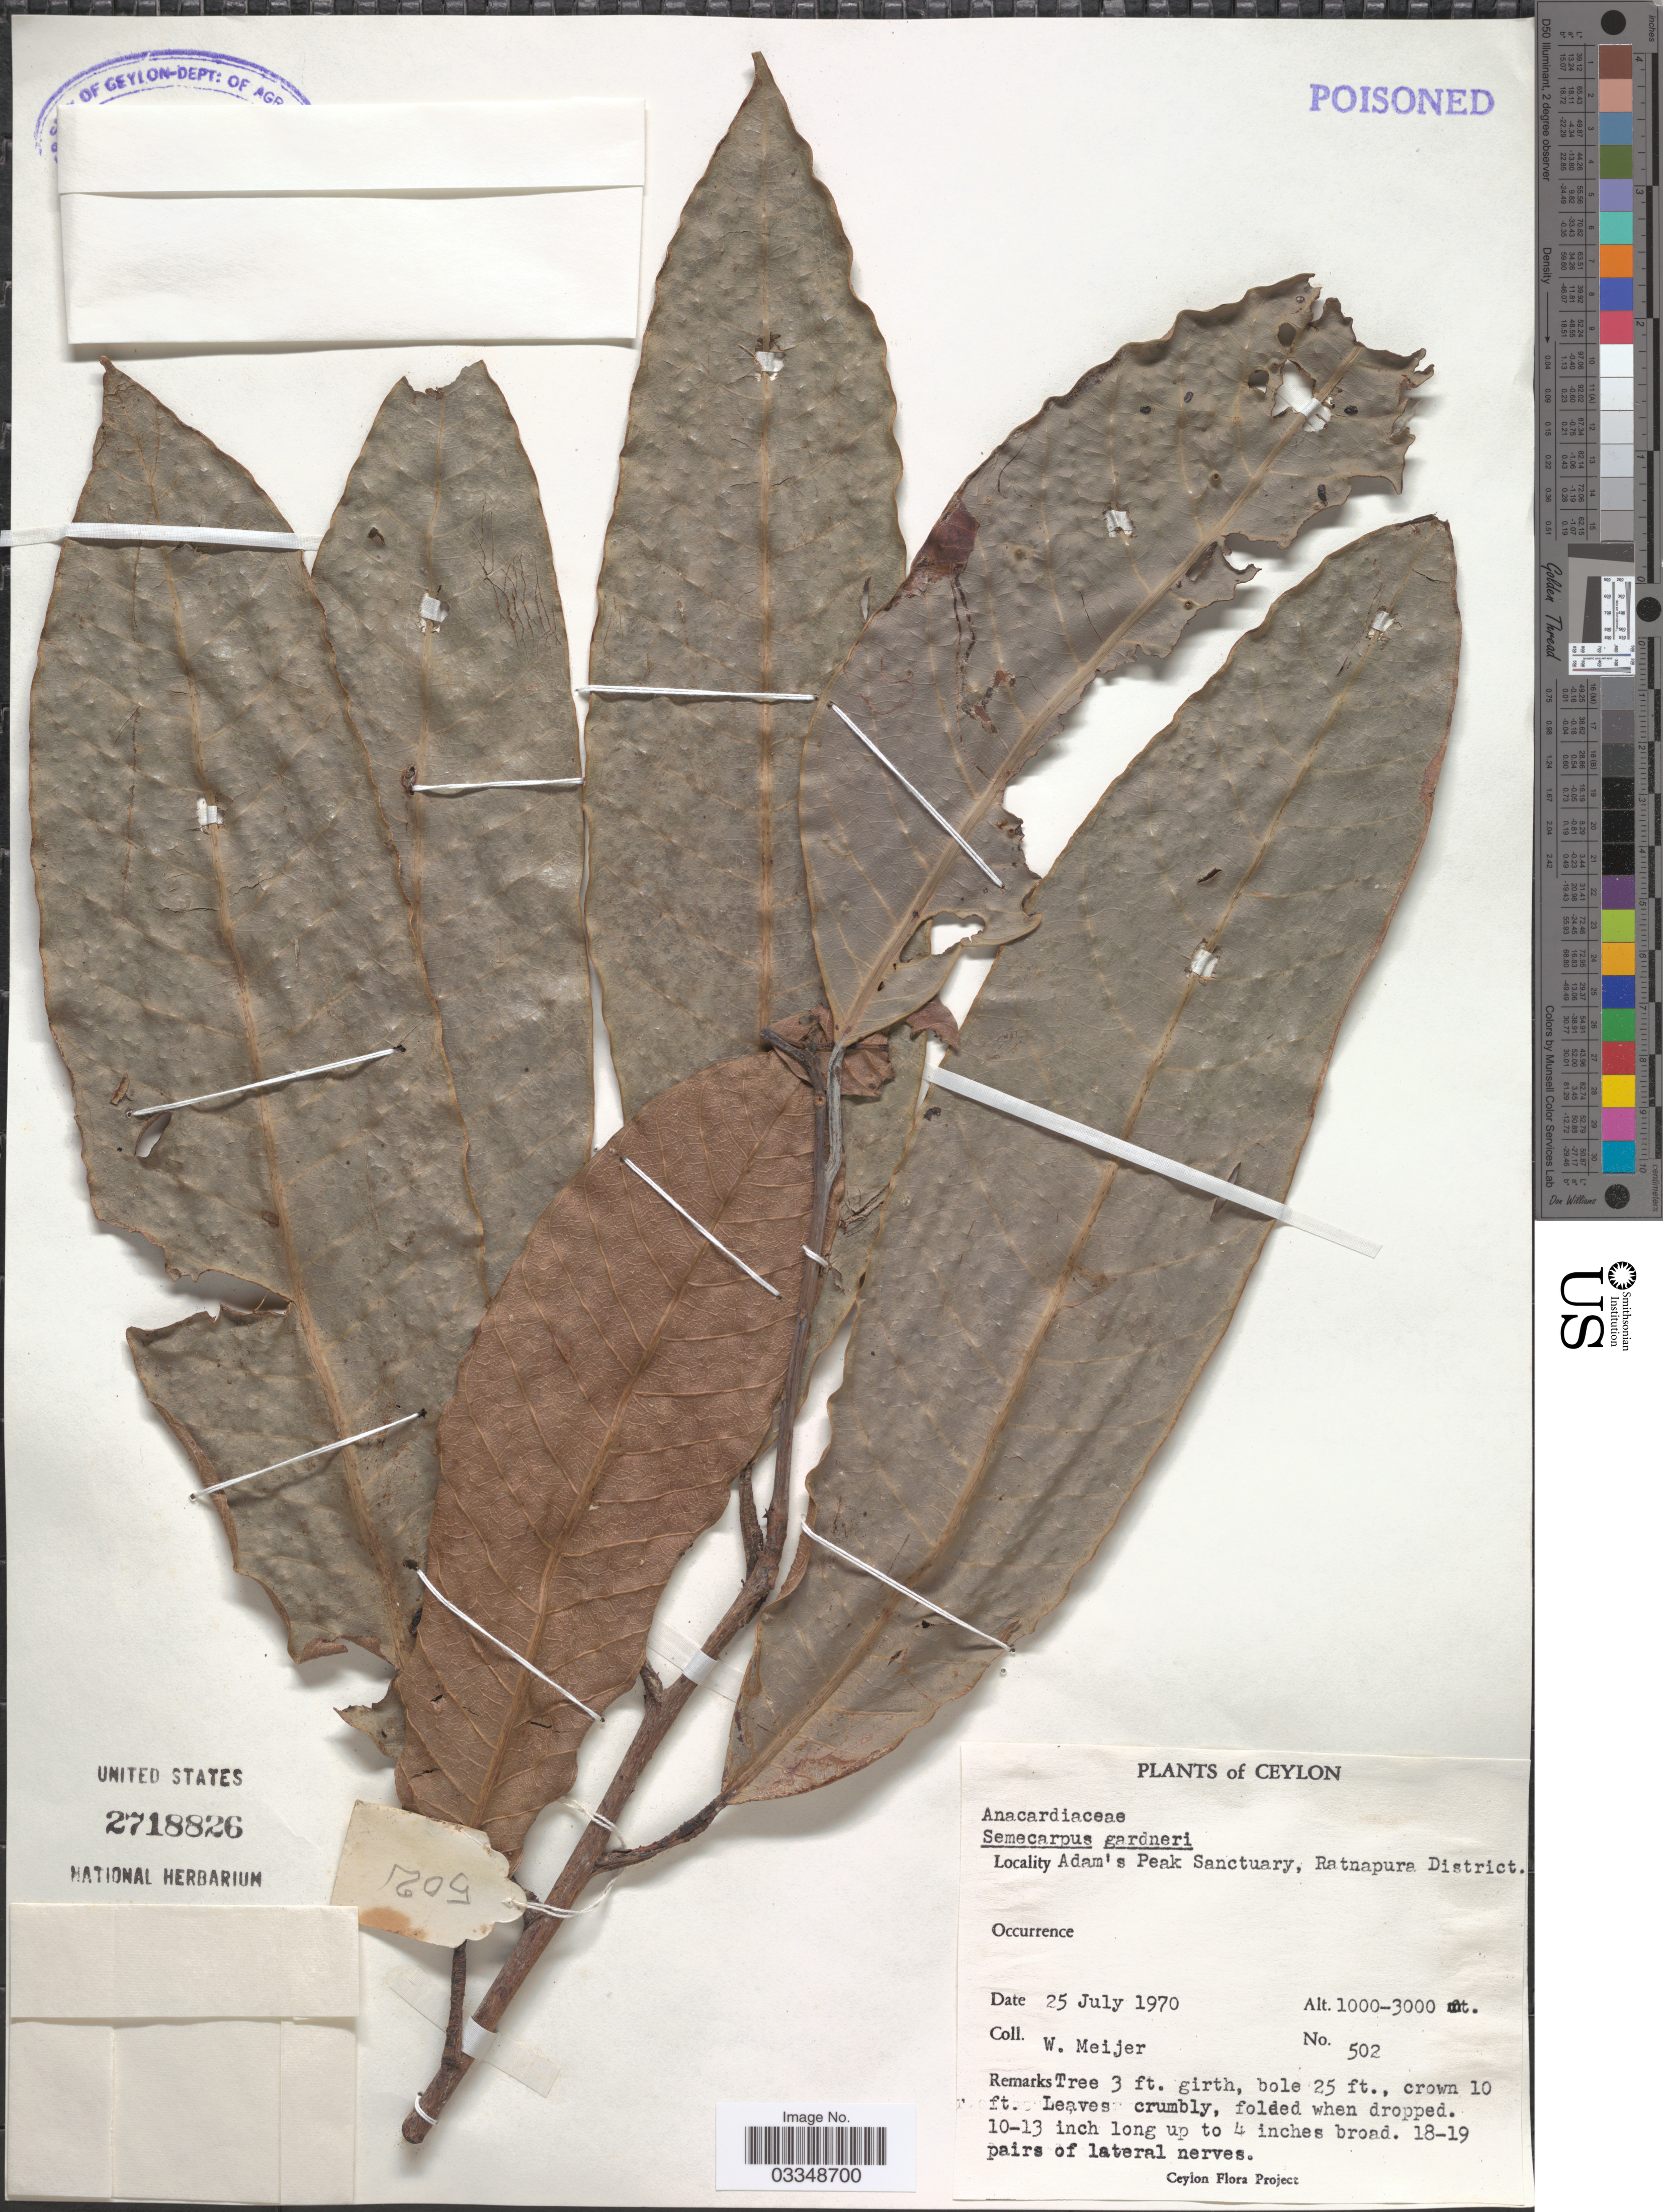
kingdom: Plantae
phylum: Tracheophyta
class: Magnoliopsida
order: Sapindales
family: Anacardiaceae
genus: Semecarpus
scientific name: Semecarpus gardneri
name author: Thwaites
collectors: W. Meijer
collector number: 502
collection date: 1970-07-25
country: Sri Lanka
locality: Ceylon. Adam's Peak Sanctuary, Ratnapura District.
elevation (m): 1000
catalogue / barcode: US 2718826